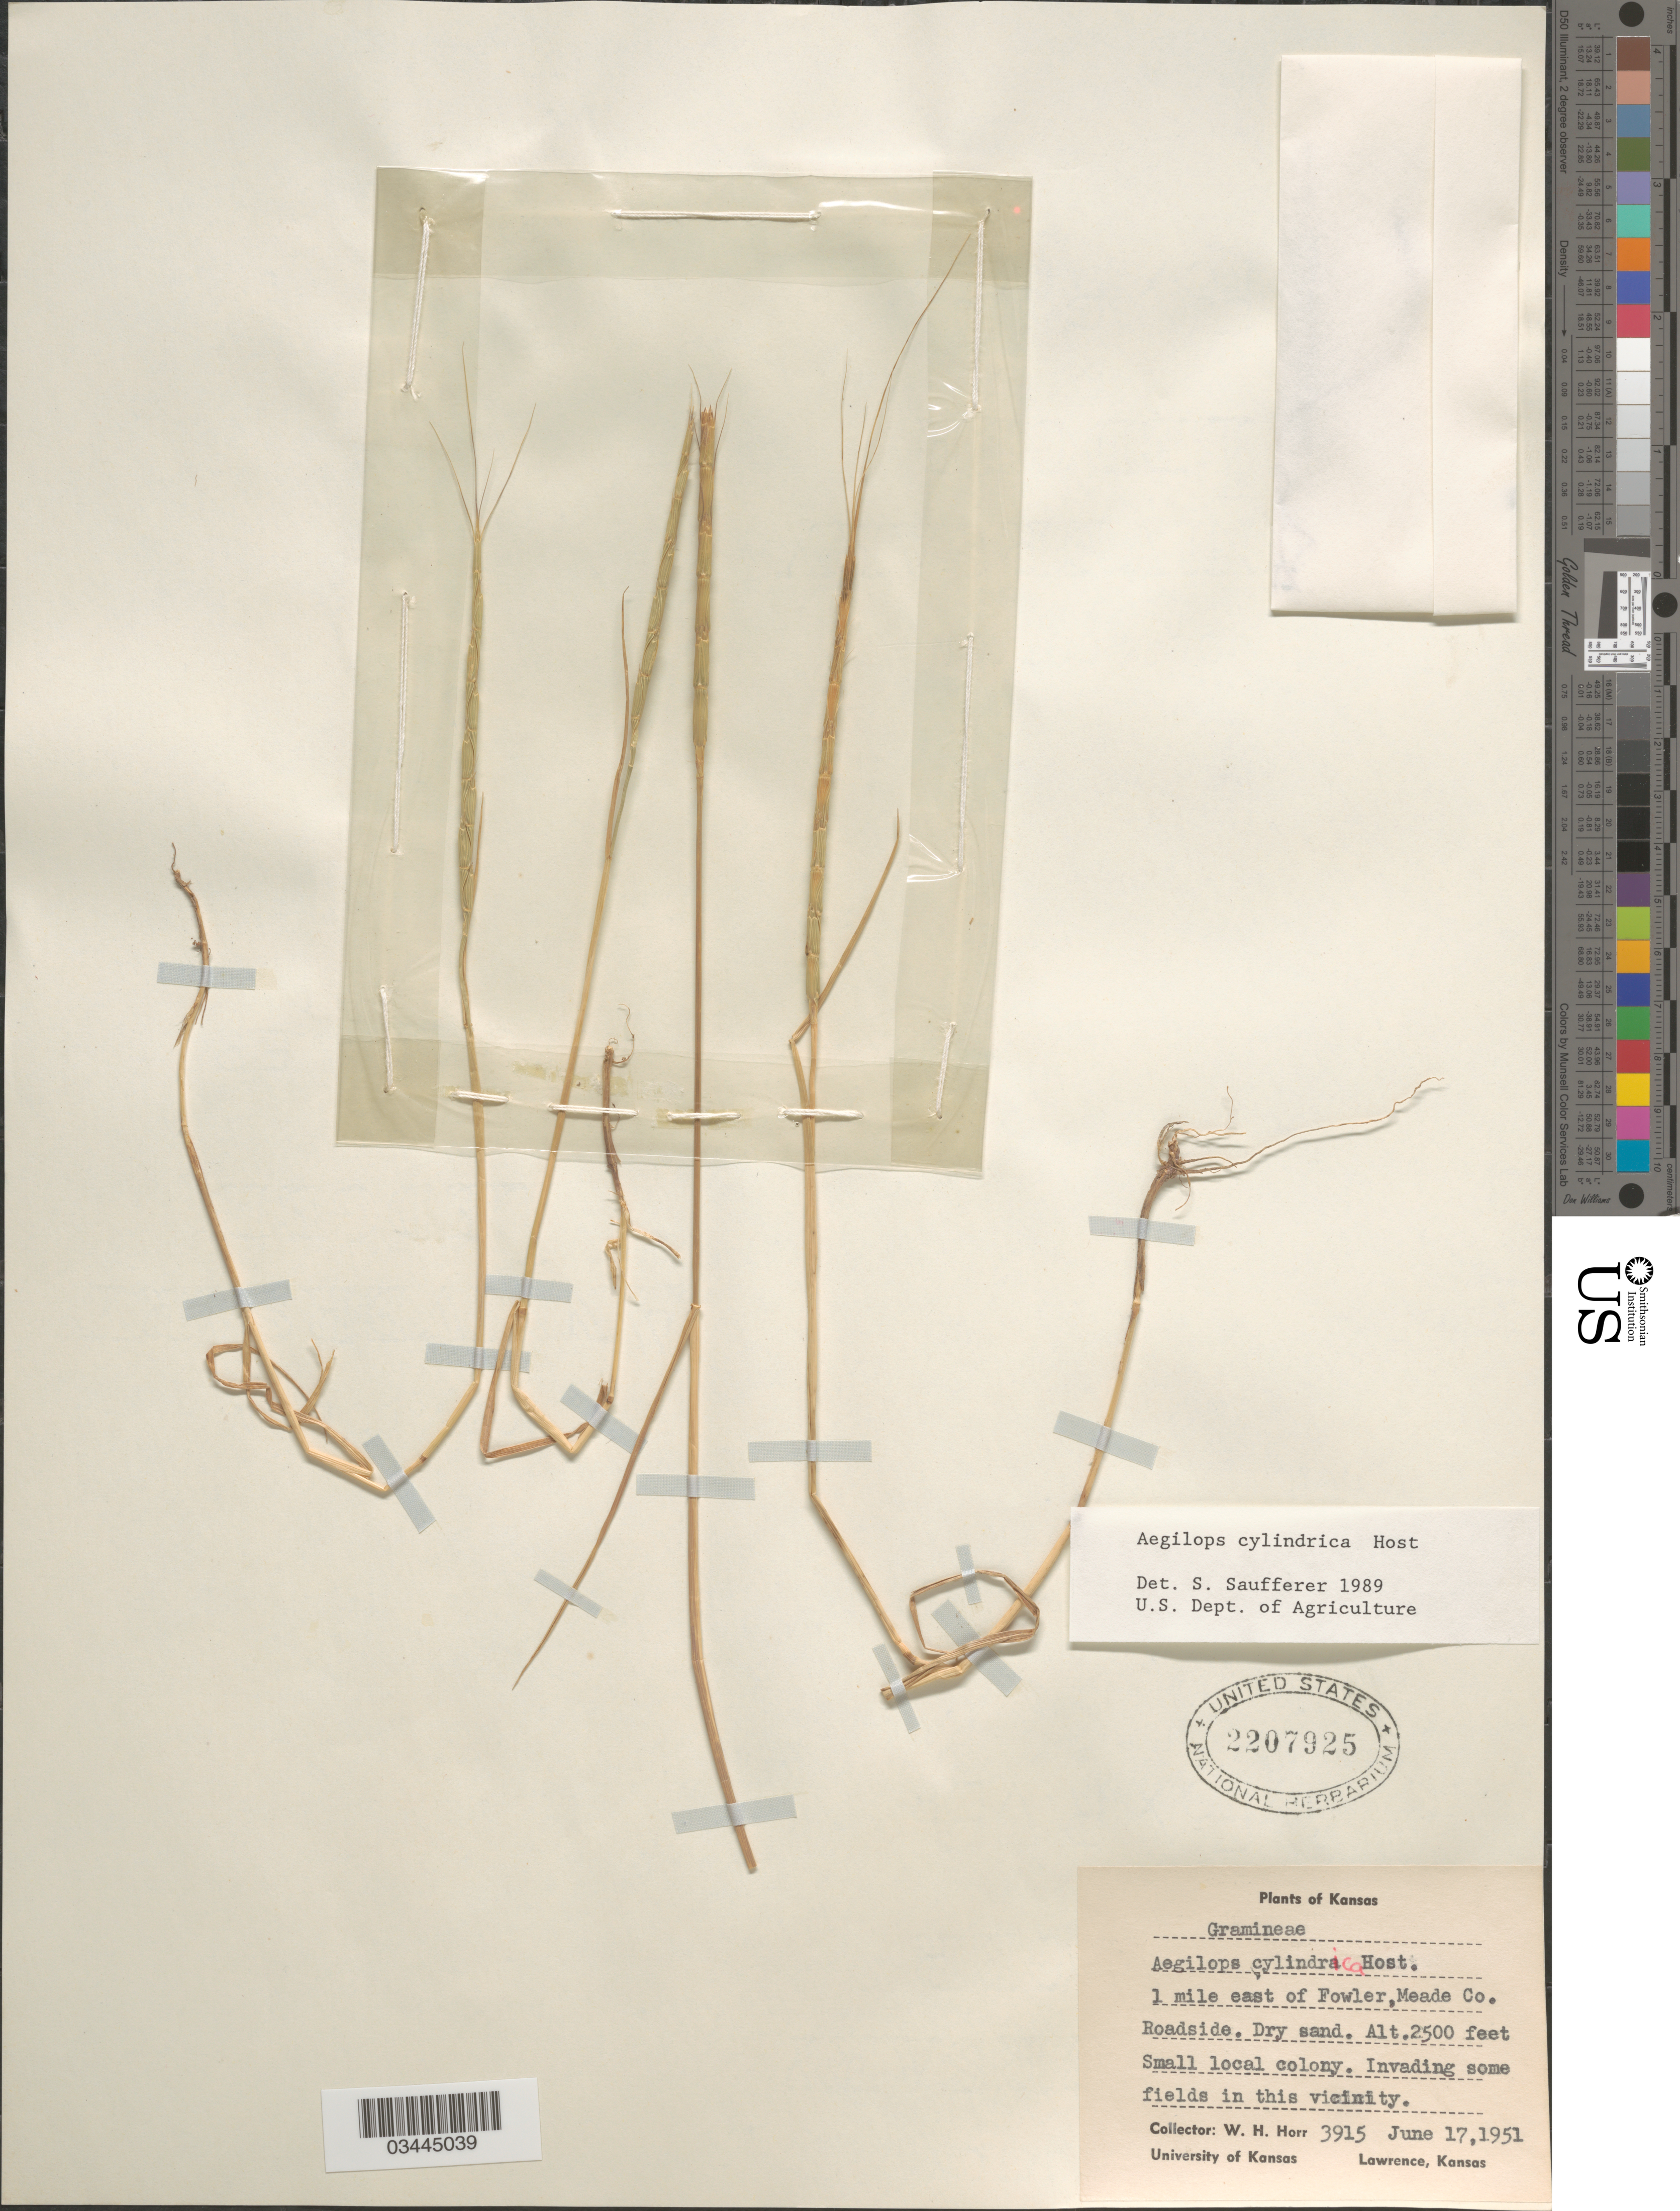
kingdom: Plantae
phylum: Tracheophyta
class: Liliopsida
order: Poales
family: Poaceae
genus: Aegilops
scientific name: Aegilops cylindrica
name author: Host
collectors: W. H. Horr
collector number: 3915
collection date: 1951-06-17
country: United States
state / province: Kansas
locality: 1 mile east of Fowler, Meade Co. Roadside.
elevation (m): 762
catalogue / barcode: US 2207925